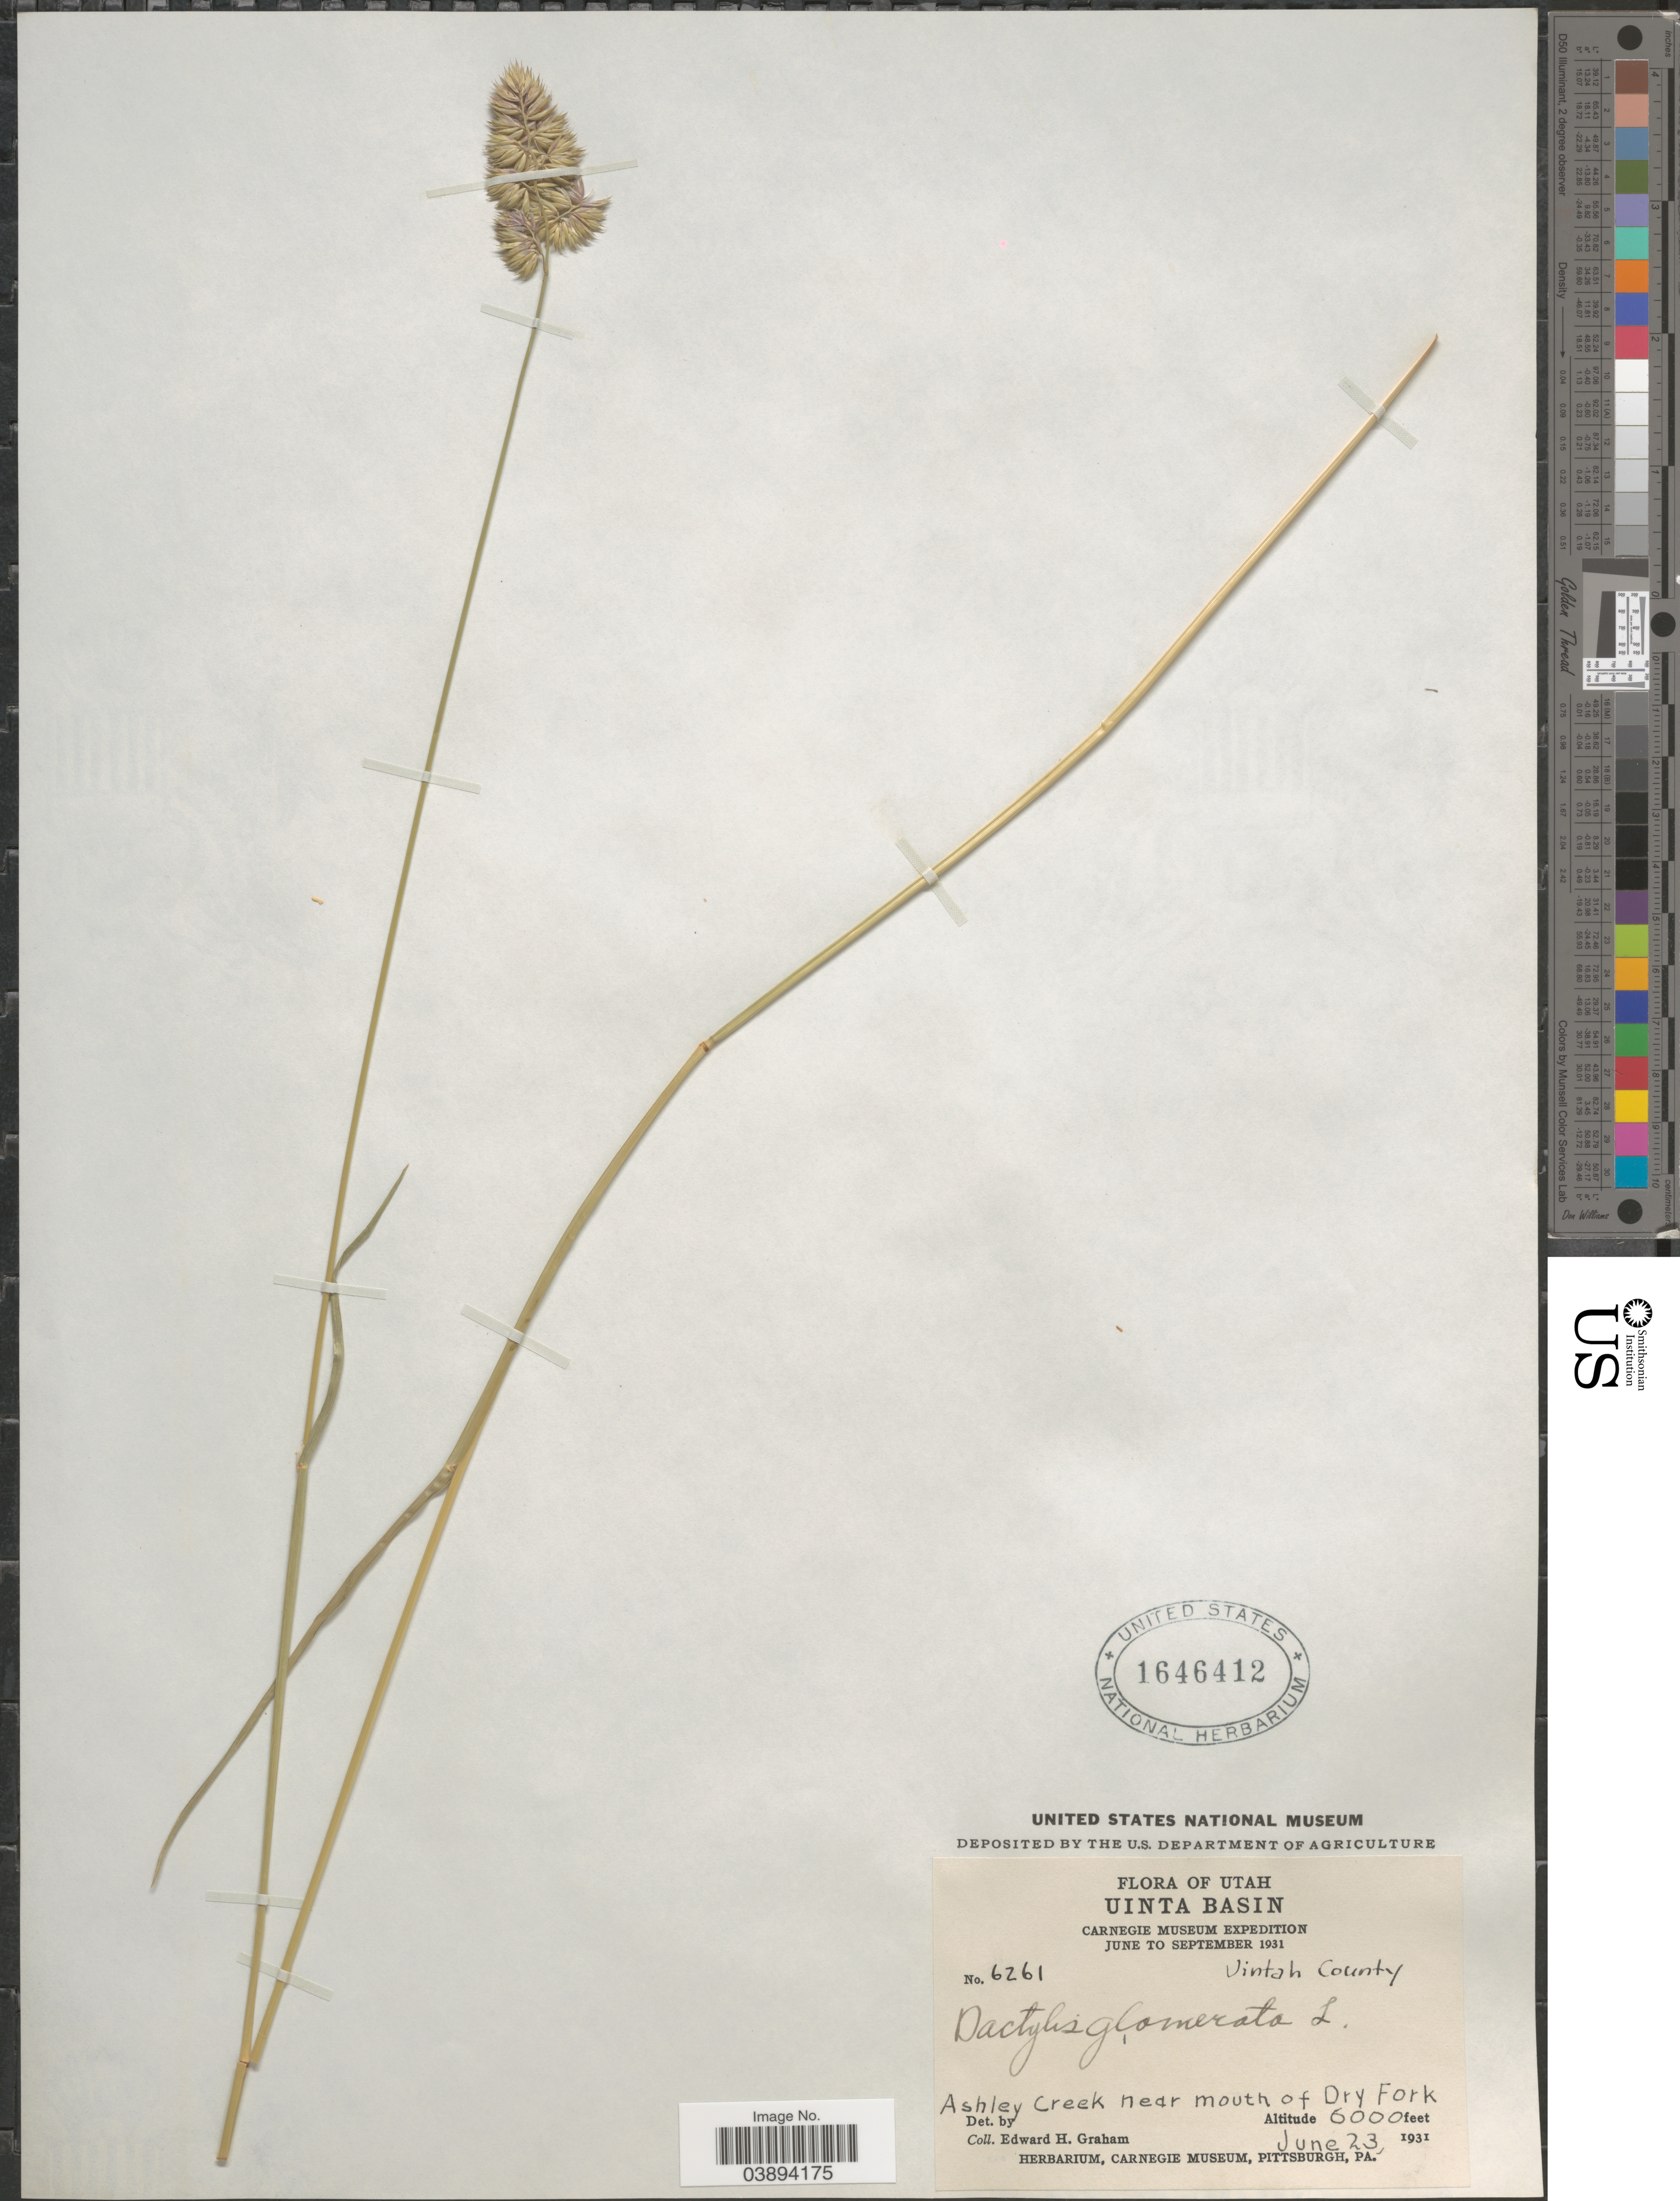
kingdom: Plantae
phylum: Tracheophyta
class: Liliopsida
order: Poales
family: Poaceae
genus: Dactylis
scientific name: Dactylis glomerata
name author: L.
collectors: E. H. Graham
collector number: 6261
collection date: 1931-06-23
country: United States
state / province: Utah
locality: Uinta Basin. Uintah County. Ashley Creek near mouth of Dry Fork.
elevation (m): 1829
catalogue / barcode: US 1646412